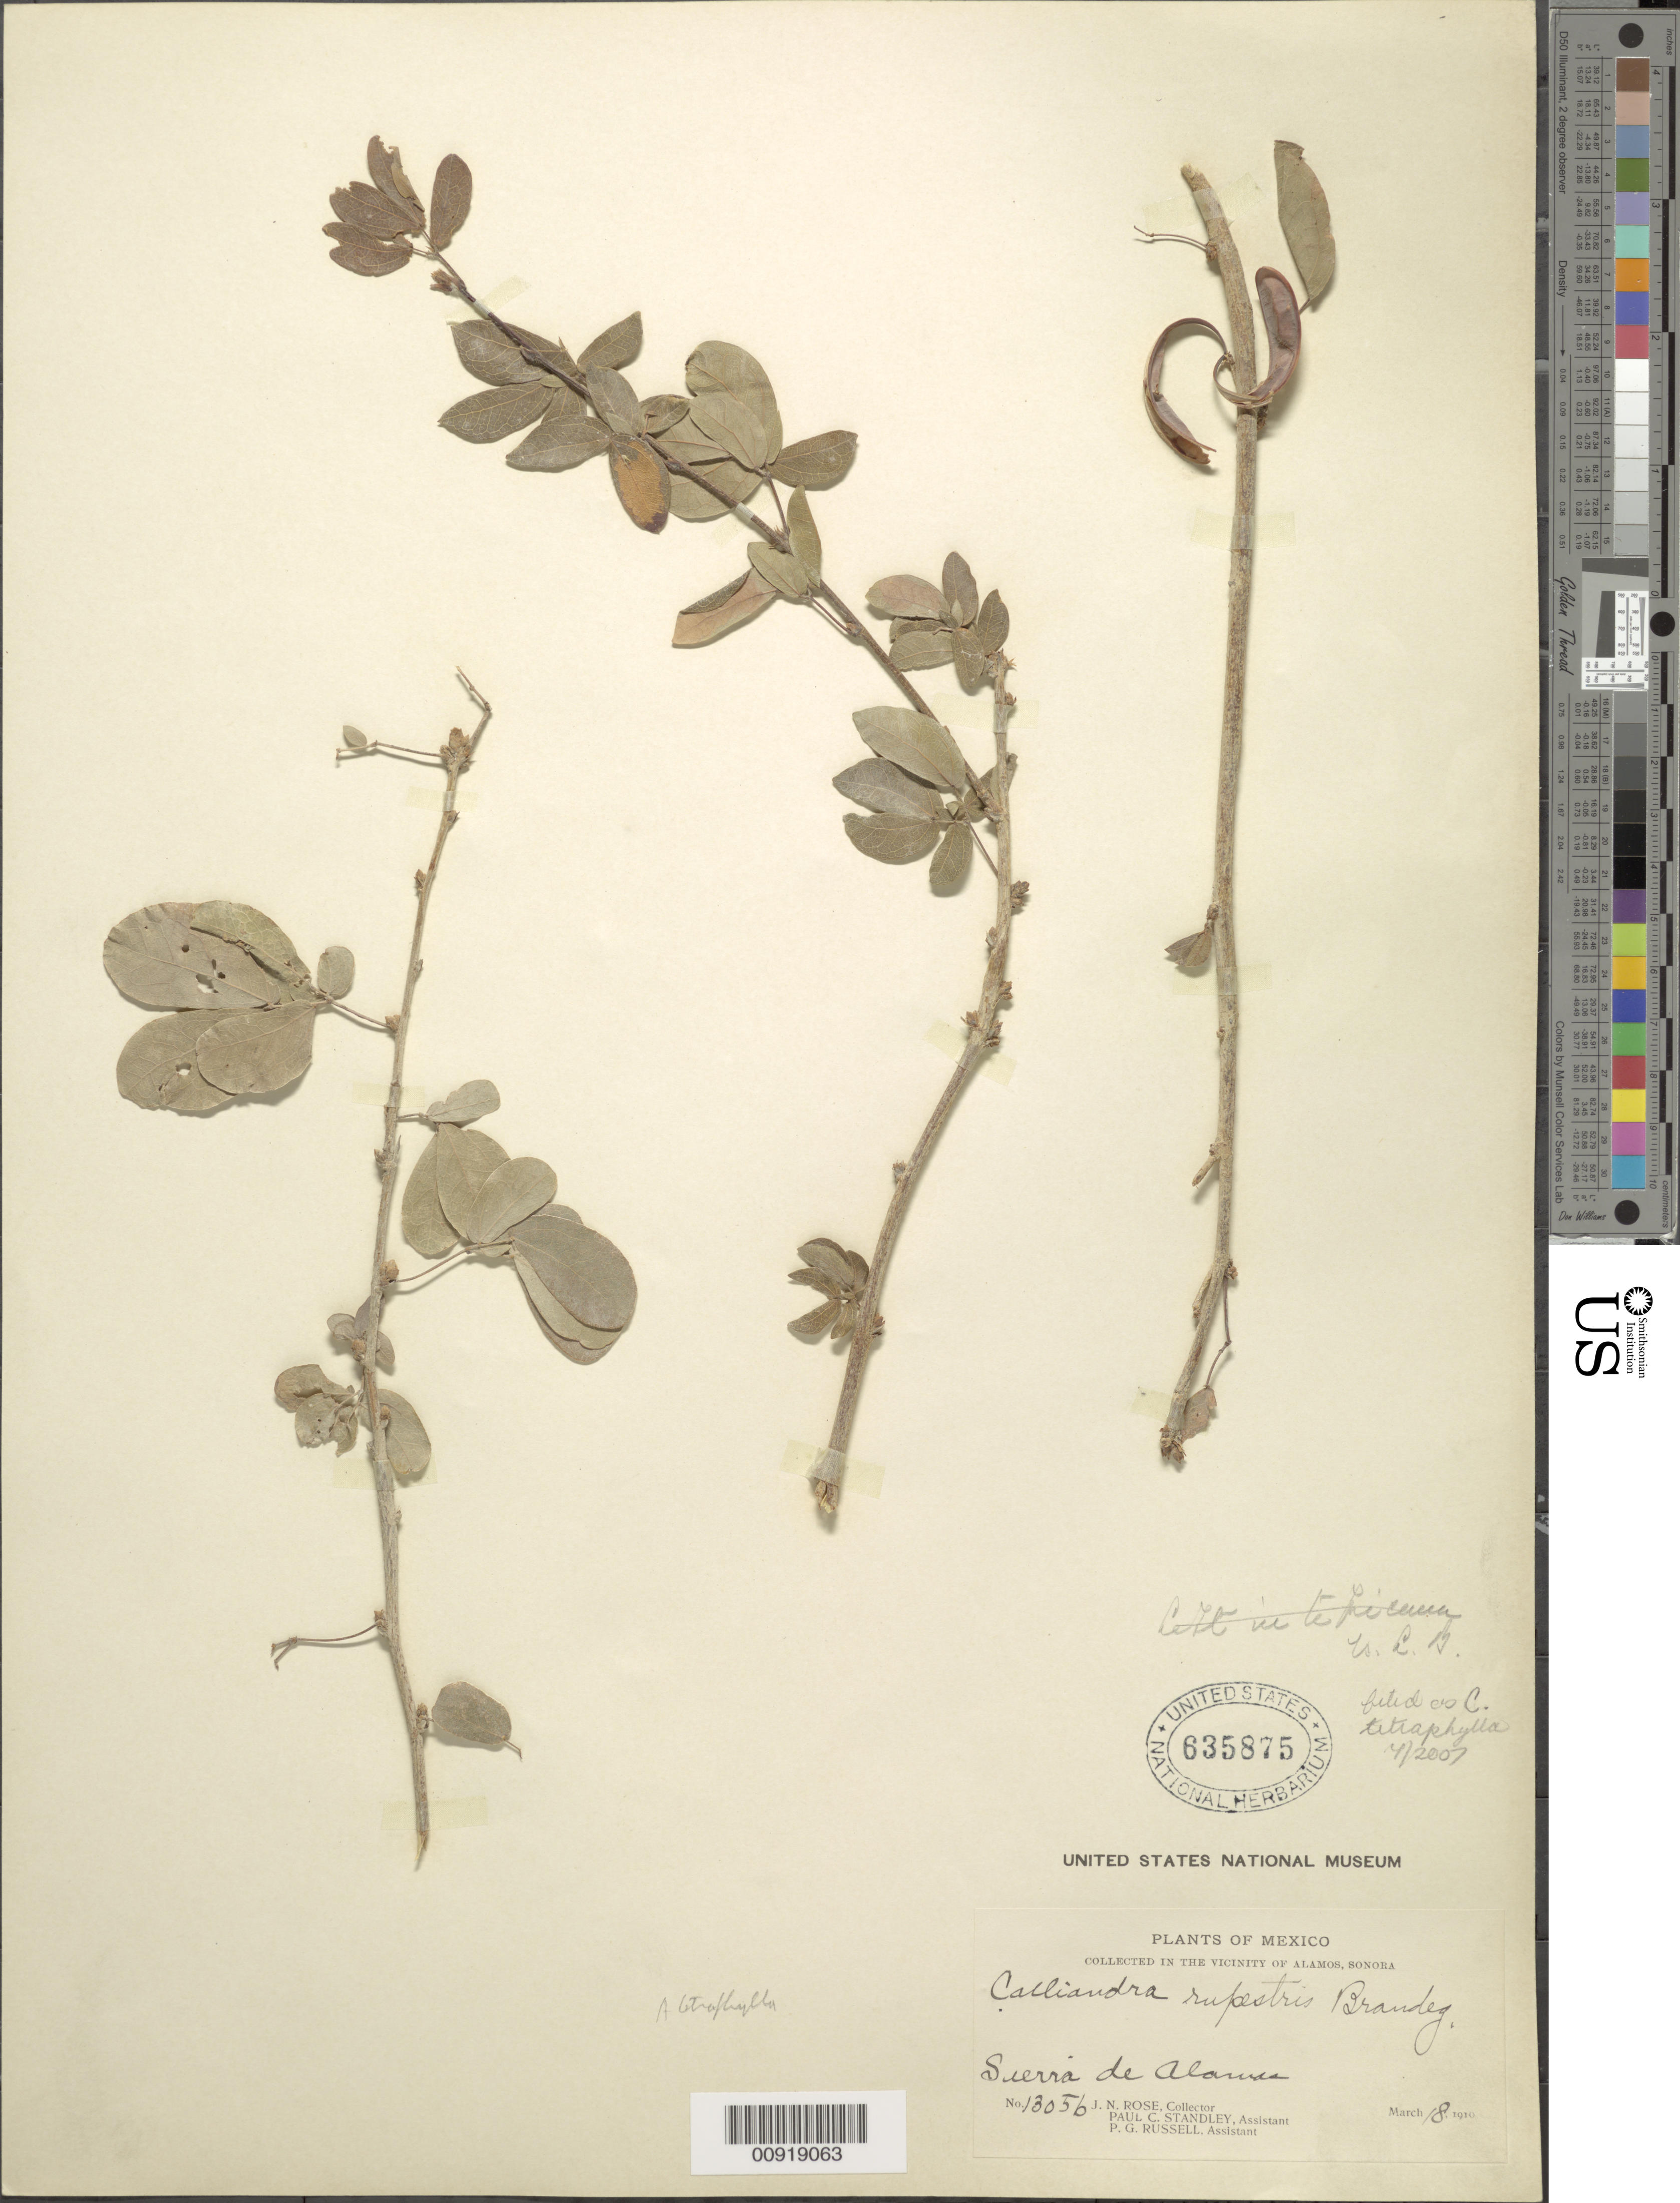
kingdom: Plantae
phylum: Tracheophyta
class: Magnoliopsida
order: Fabales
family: Fabaceae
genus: Calliandra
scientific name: Calliandra tetraphylla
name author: (G. Don) Benth.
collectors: J. N. Rose, P. C. Standley & P. G. Russell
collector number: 13056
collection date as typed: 18 Mar 1910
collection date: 1910-03-18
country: Mexico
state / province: Sonora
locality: Sierra de Alamos in the vicinity of Alamos, Sonora.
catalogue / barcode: US 635875